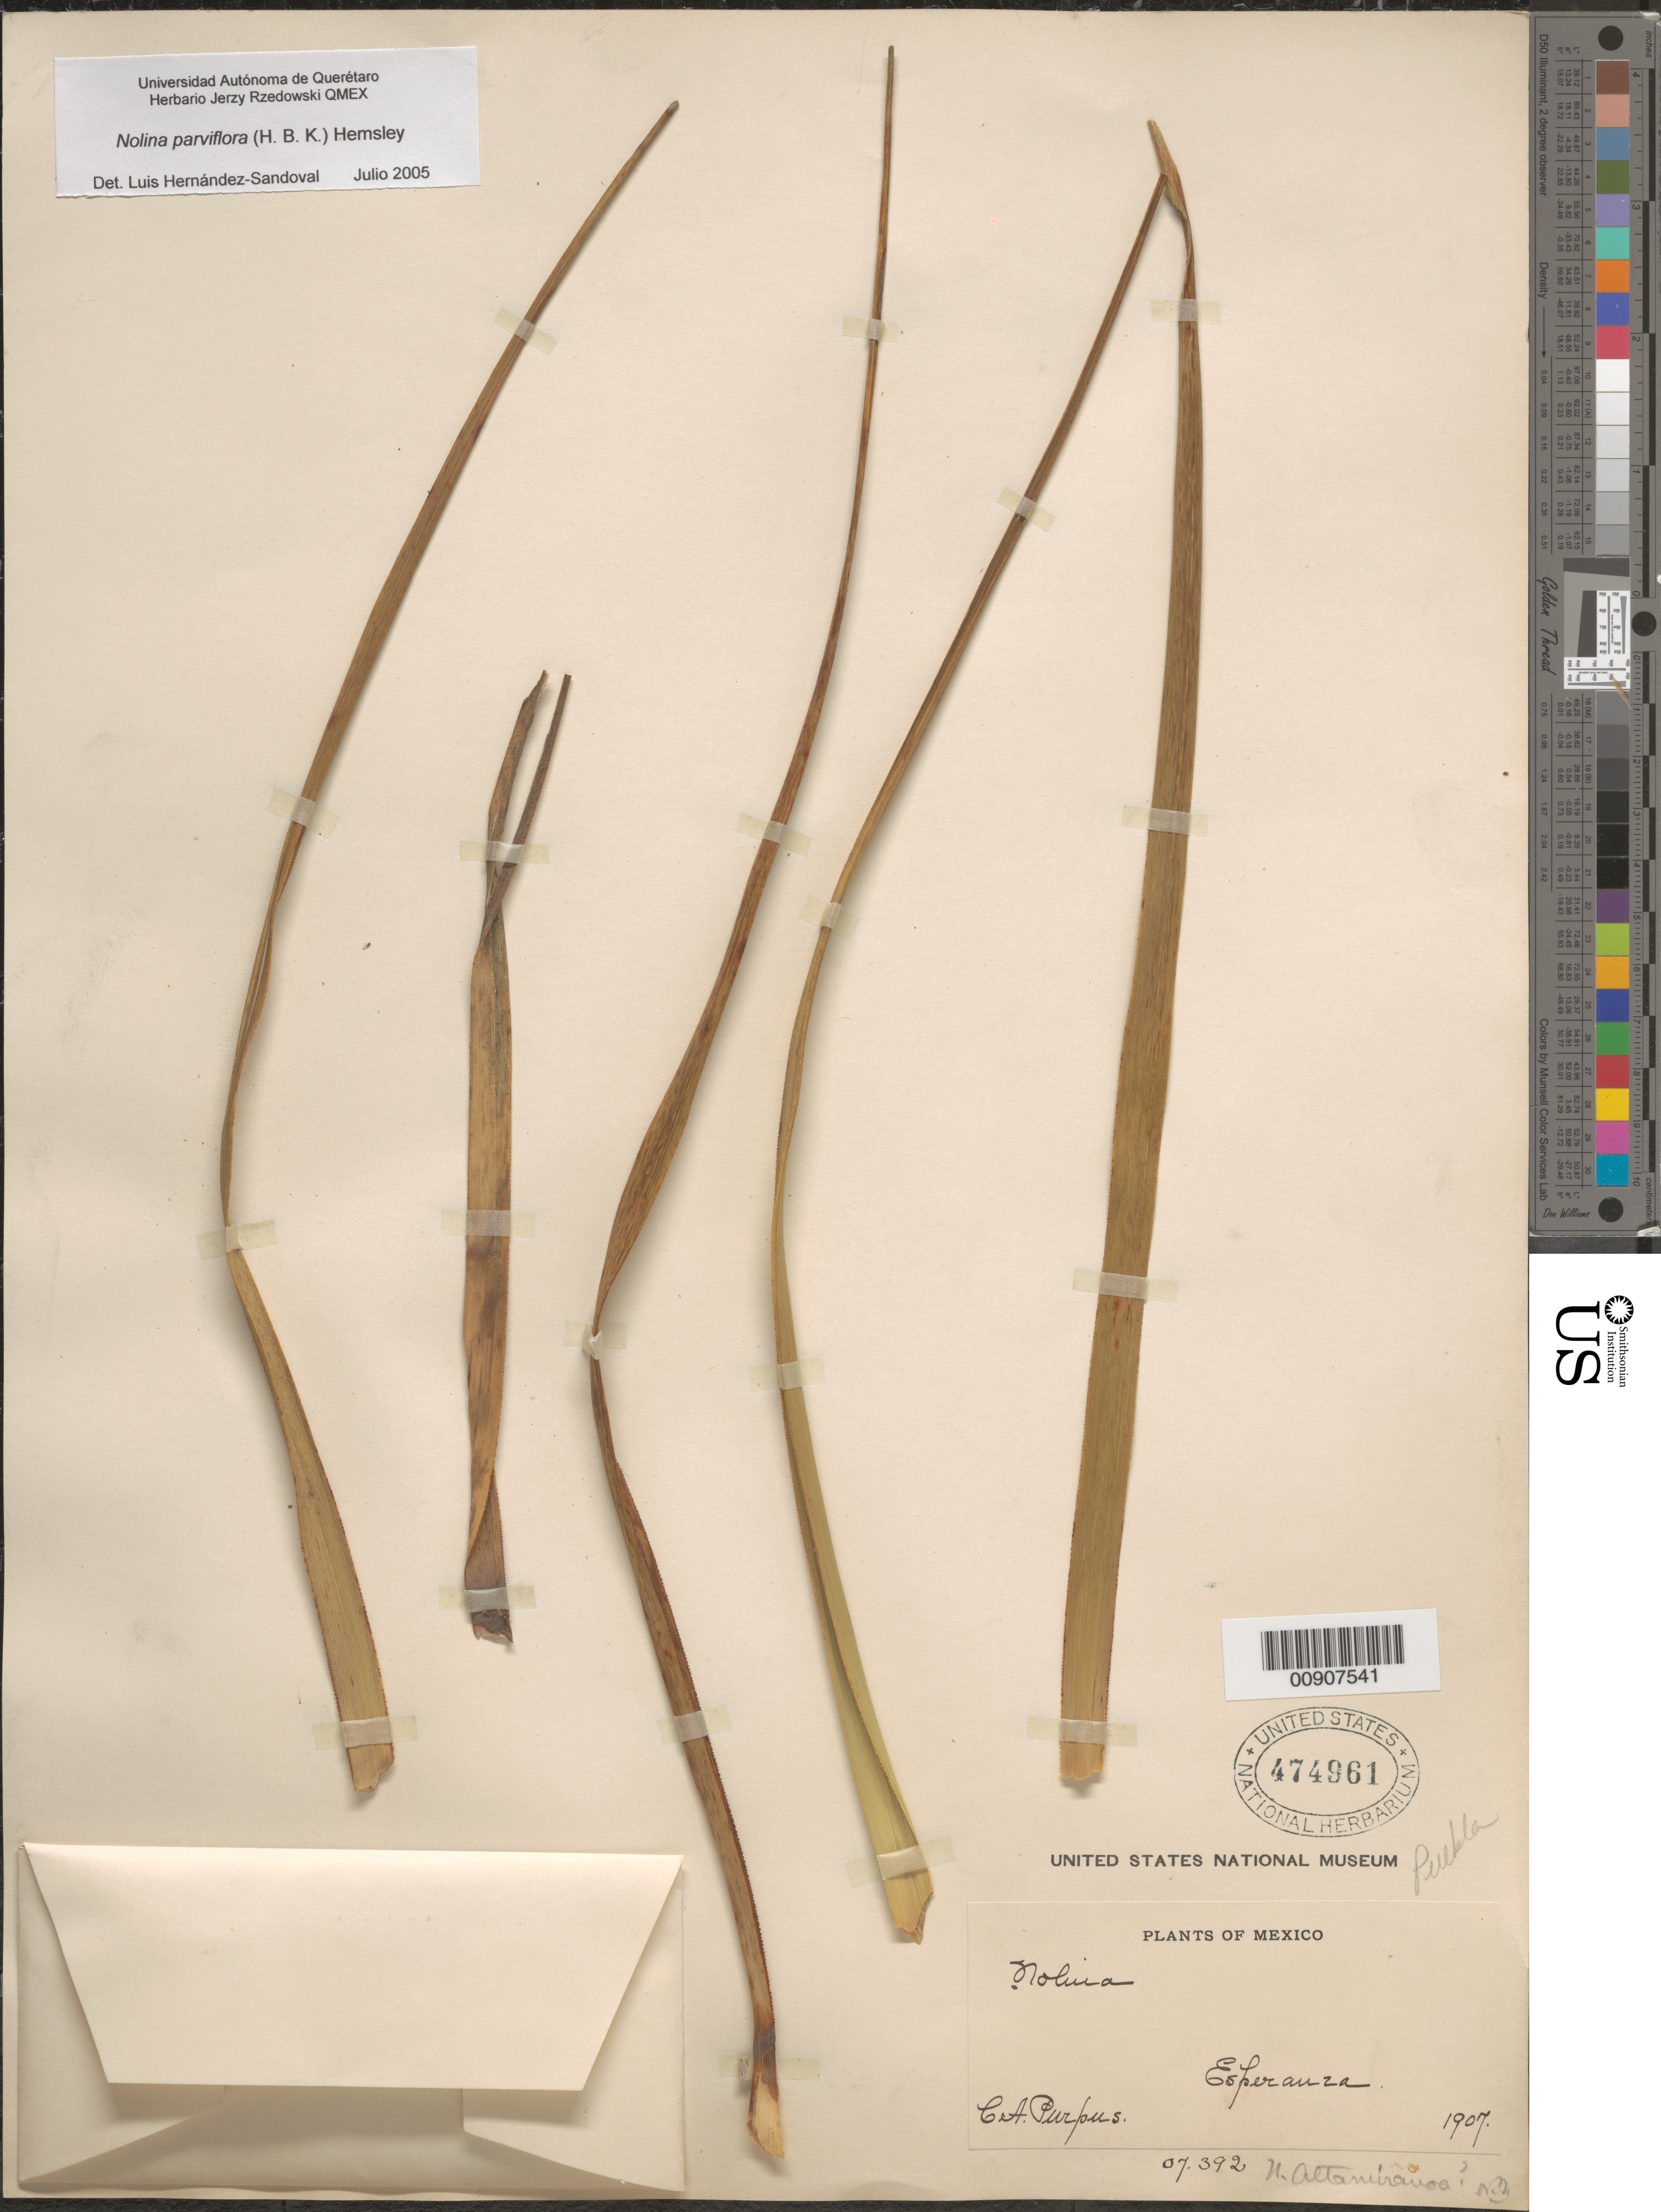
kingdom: Plantae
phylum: Tracheophyta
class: Liliopsida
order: Asparagales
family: Asparagaceae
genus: Nolina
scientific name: Nolina parviflora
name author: (Kunth) Hemsl.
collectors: C. A. Purpus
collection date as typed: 1907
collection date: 1907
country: Mexico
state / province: Puebla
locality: Esperanza.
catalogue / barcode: US 474961